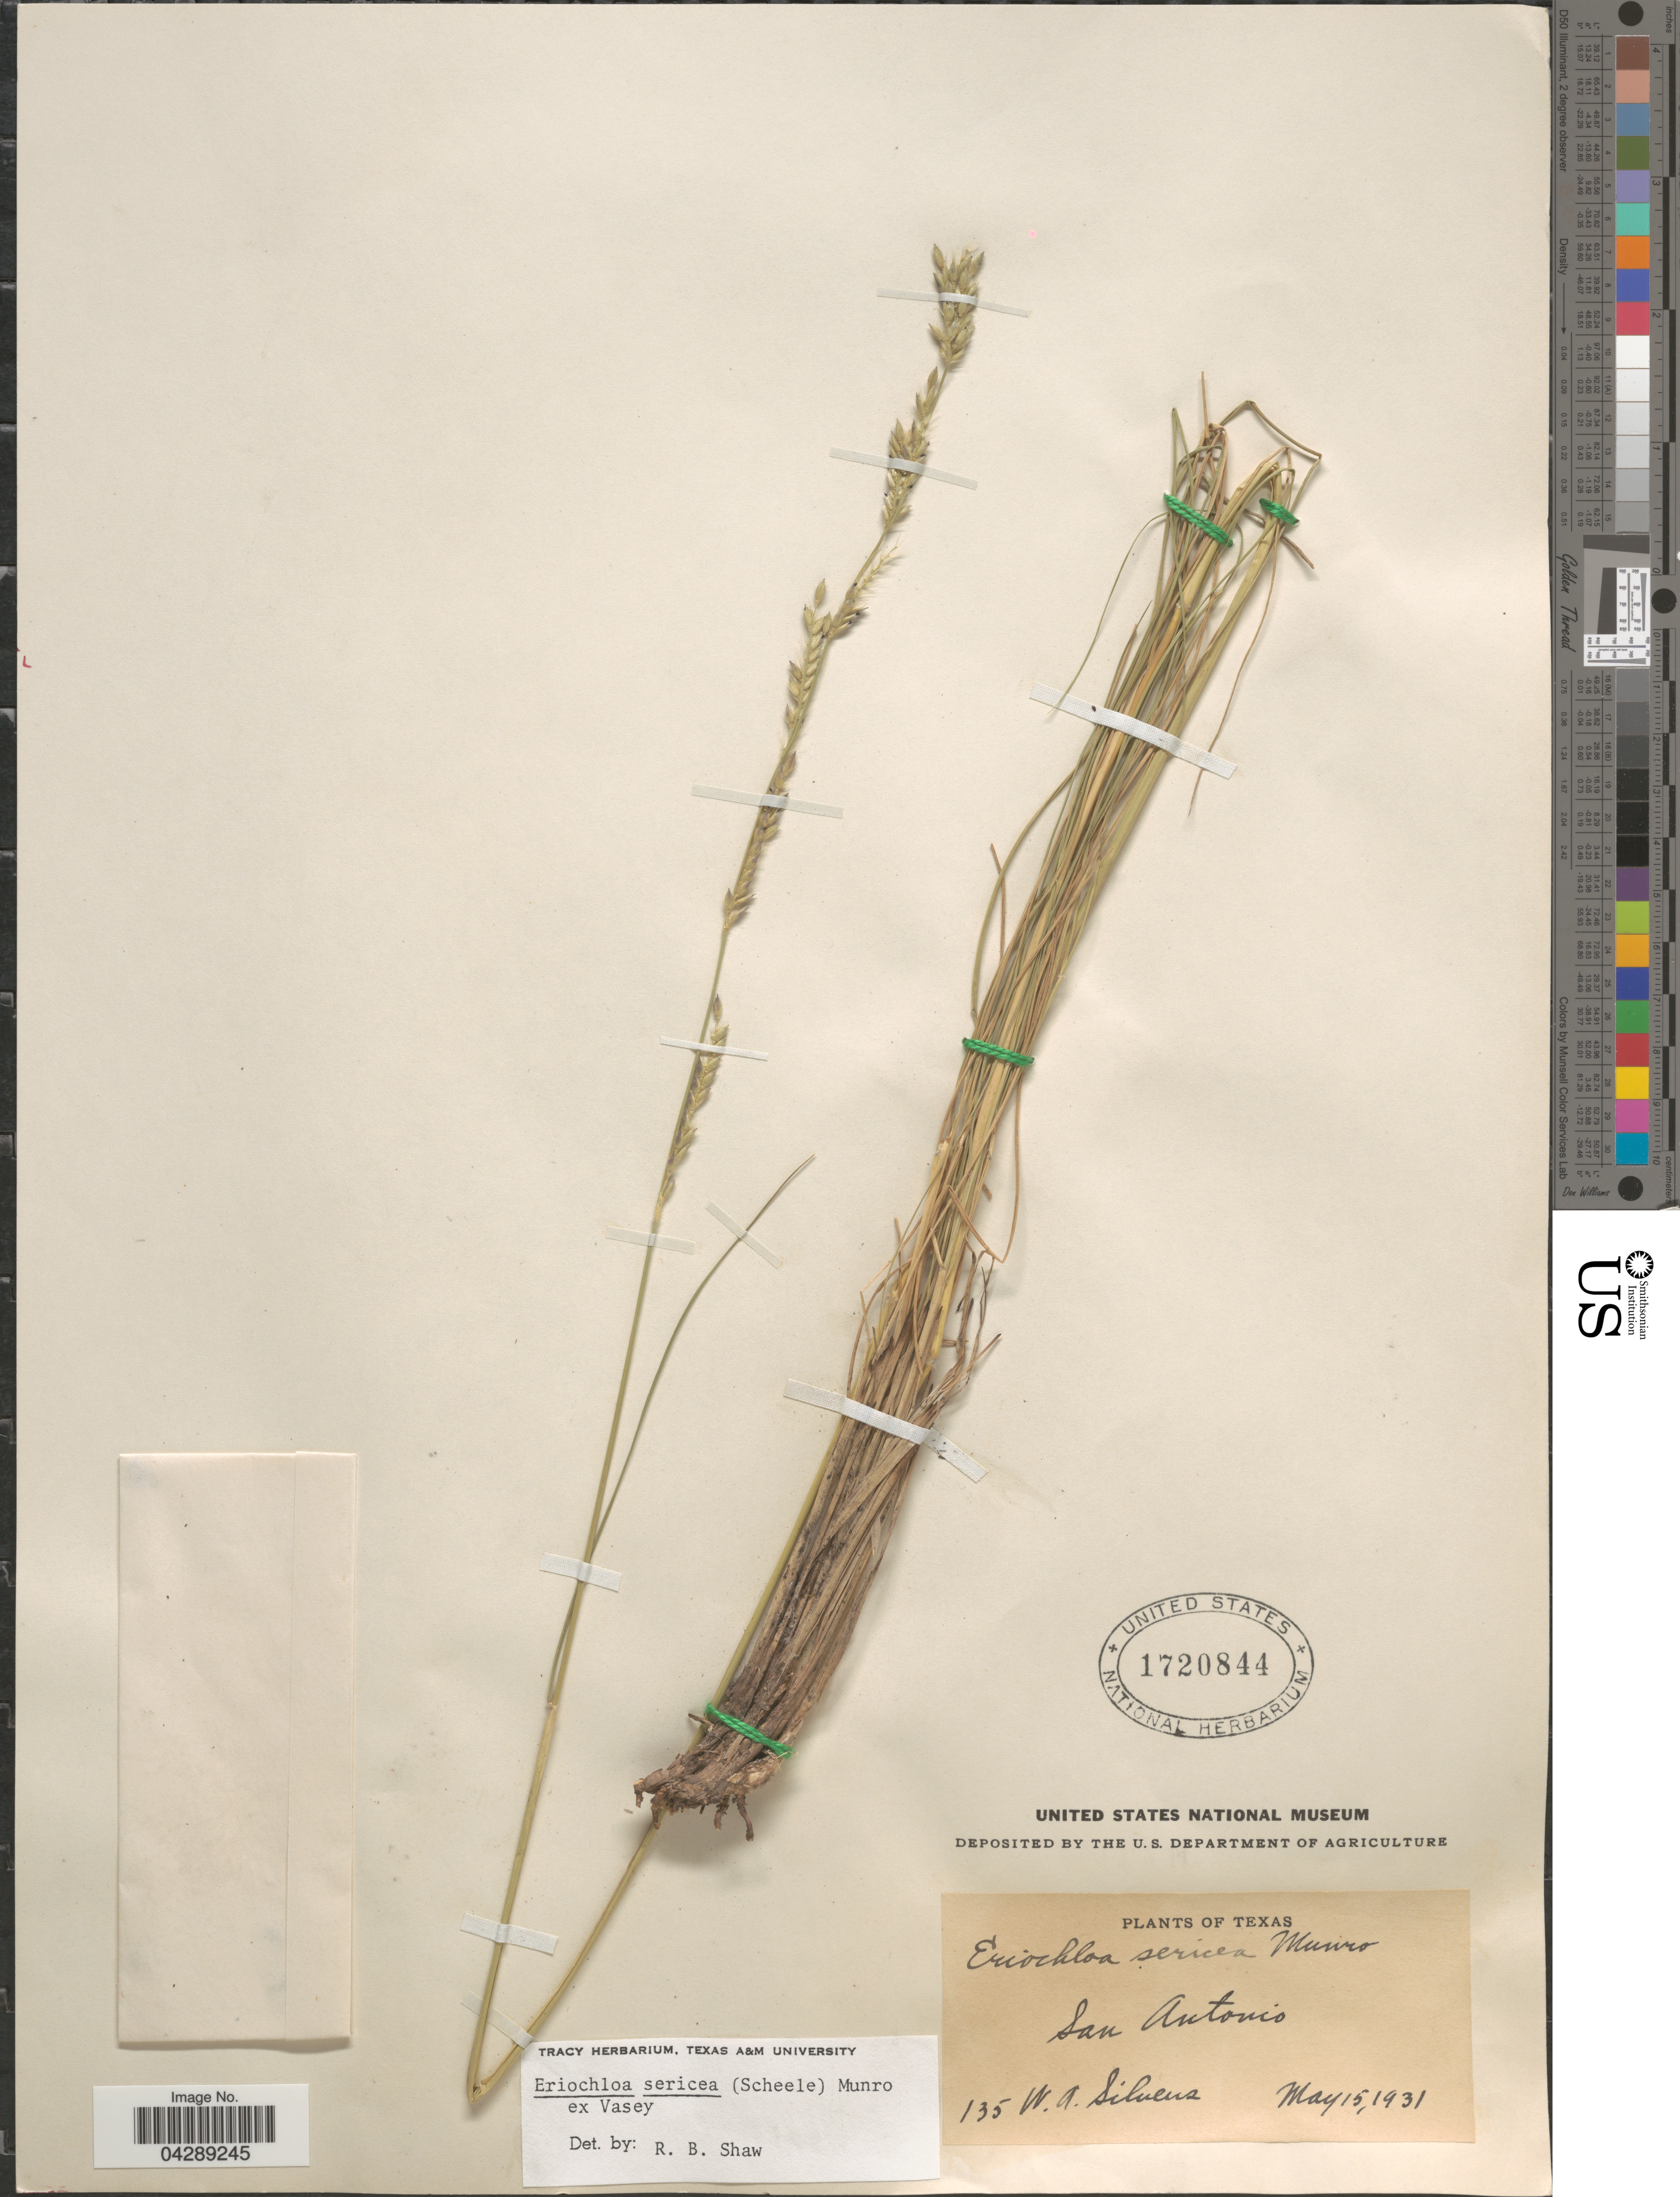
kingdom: Plantae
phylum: Tracheophyta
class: Liliopsida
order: Poales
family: Poaceae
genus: Eriochloa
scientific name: Eriochloa sericea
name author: (Scheele) Munro ex Vasey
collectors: W. Silveus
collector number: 135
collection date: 1931-05-15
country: United States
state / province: Texas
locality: San Antonio.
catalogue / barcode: US 1720844